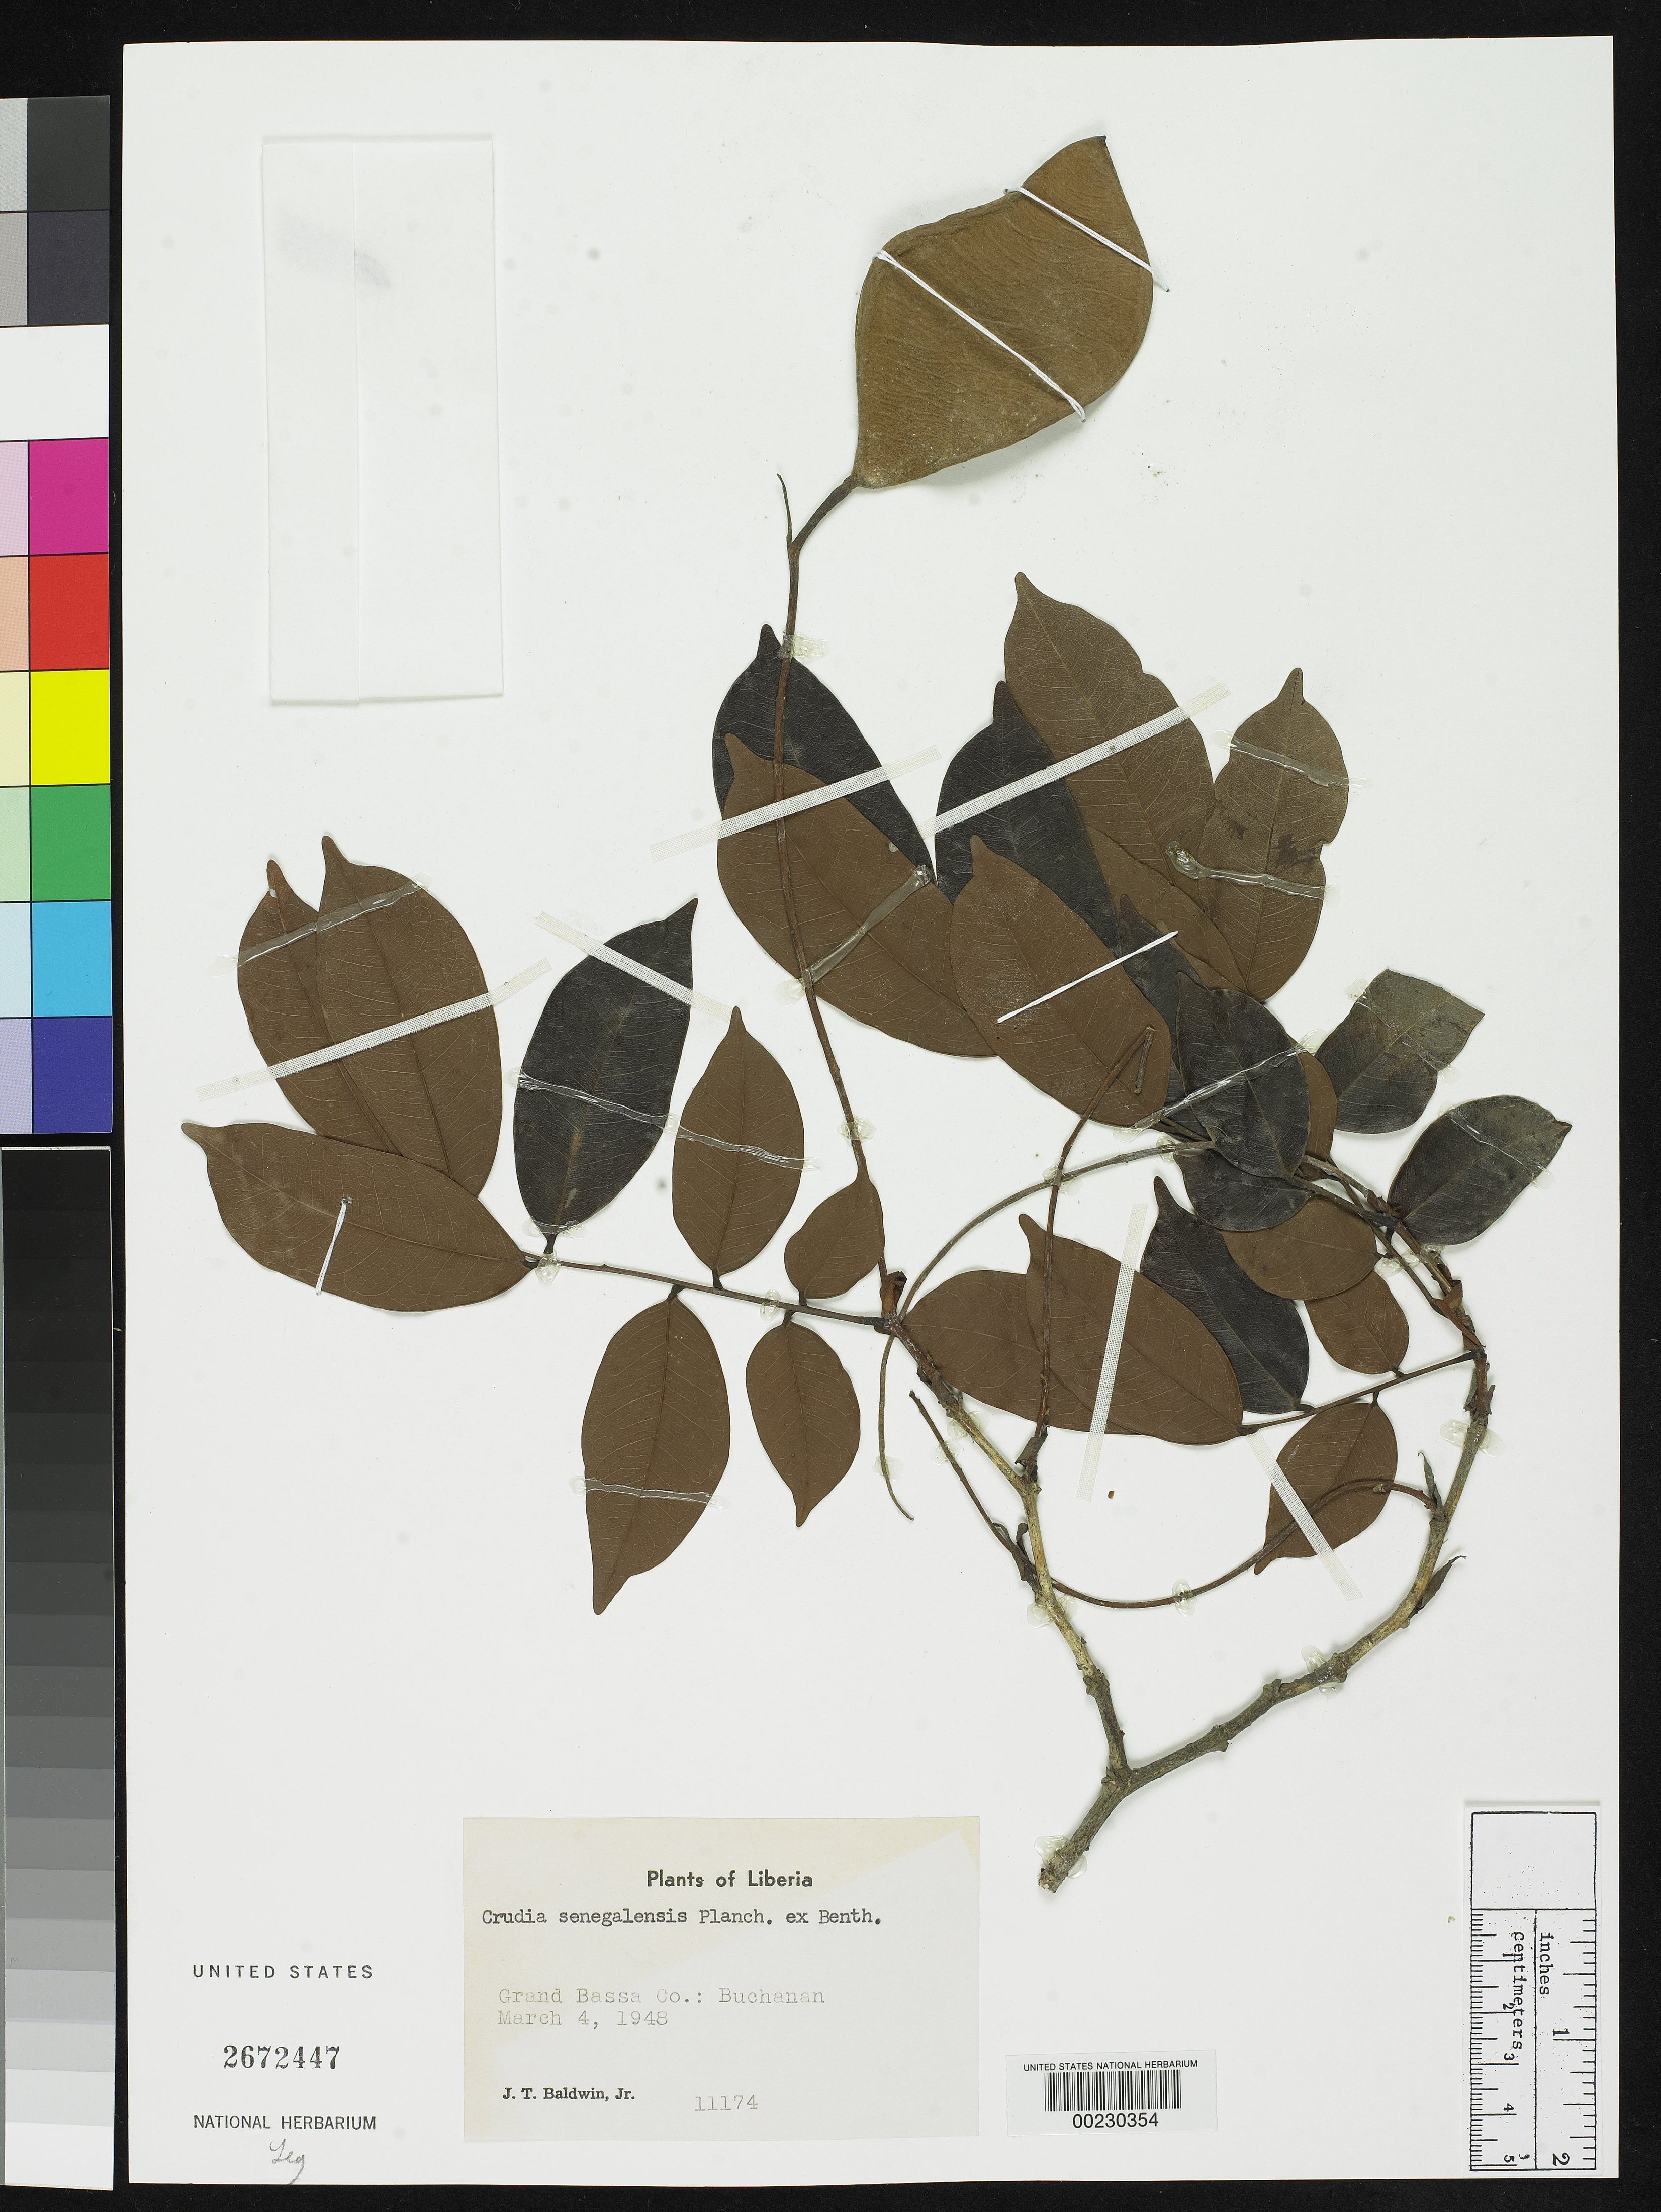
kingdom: Plantae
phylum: Tracheophyta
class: Magnoliopsida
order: Fabales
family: Fabaceae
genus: Crudia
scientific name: Crudia senegalensis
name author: Planch. ex Benth.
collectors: J. T. Baldwin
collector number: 11174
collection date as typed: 04 Mar 1948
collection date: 1948-03-04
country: Liberia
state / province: Grand Bassa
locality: Buchanan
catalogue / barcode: US 2672447